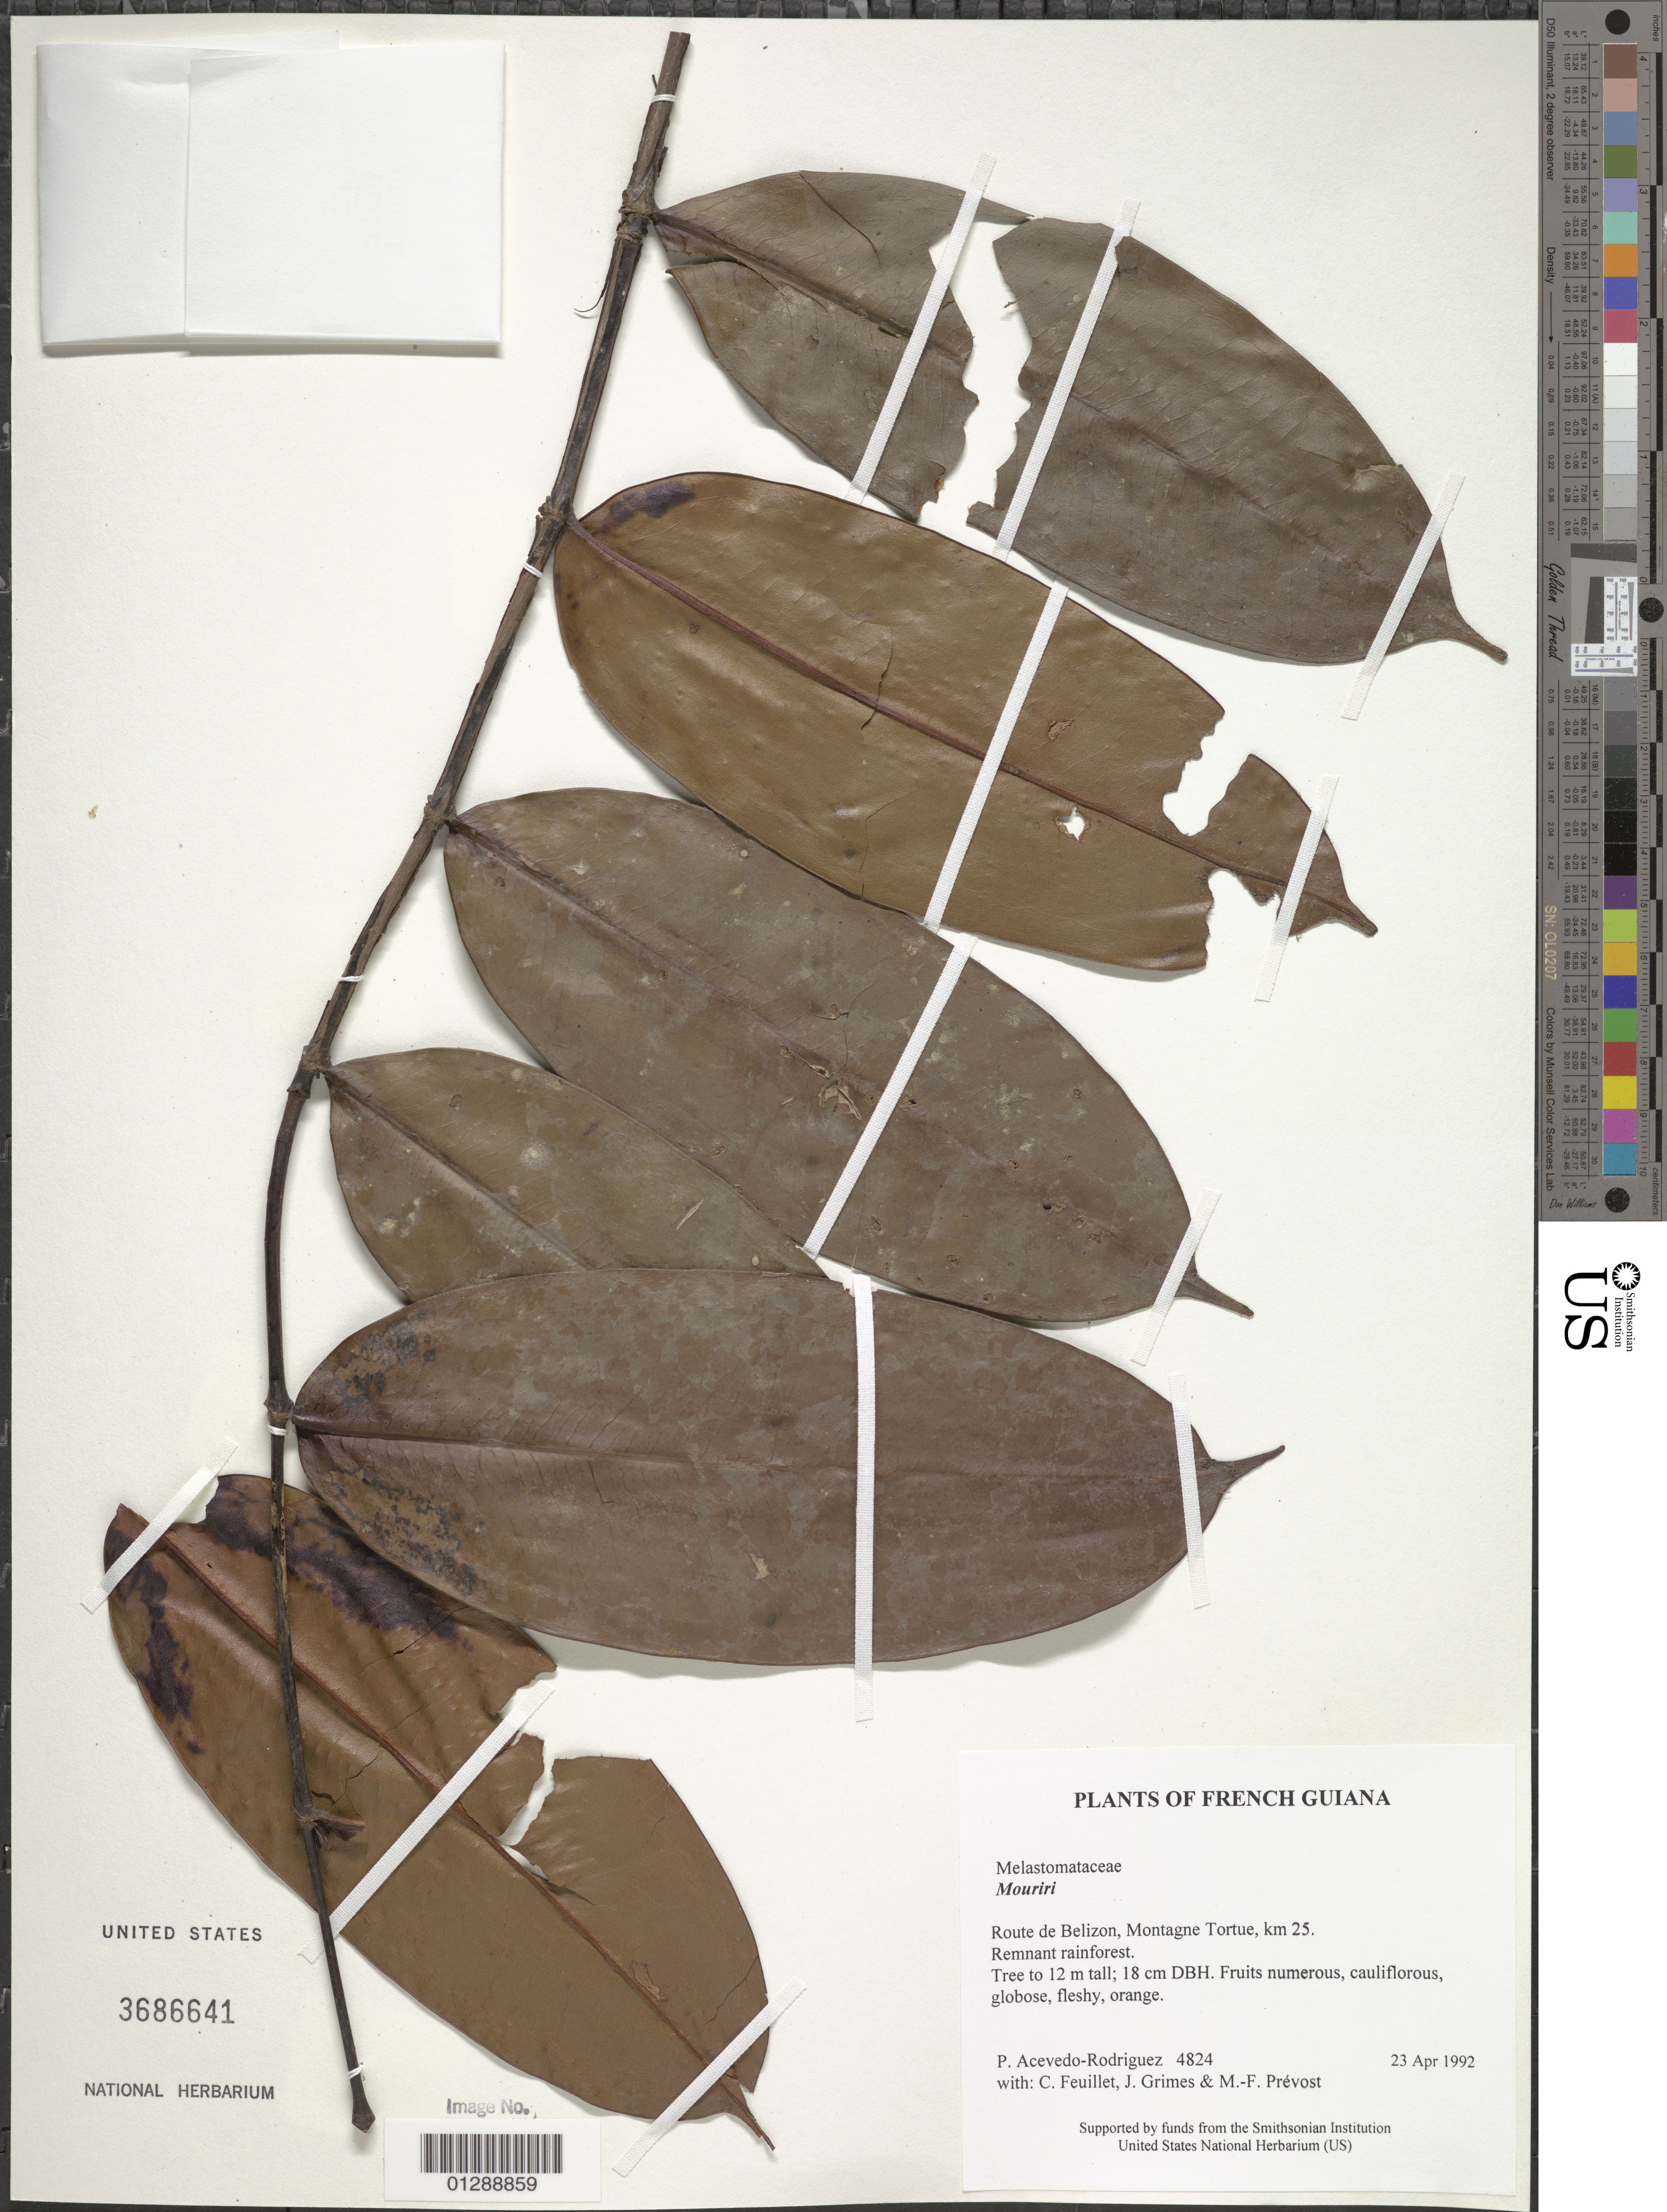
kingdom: Plantae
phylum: Tracheophyta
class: Magnoliopsida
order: Myrtales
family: Melastomataceae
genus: Mouriri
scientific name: Mouriri sp.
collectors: P. Acevedo-Rodr., C. Feuillet, J. Grimes & M.-F. Prévost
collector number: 4824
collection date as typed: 23 April 1992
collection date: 1992-04-23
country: French Guiana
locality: Route de Belizon, Montagne Tortue, km 25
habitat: Remnant rainforest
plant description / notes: CAY, MO, NY, US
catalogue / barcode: US 3686641